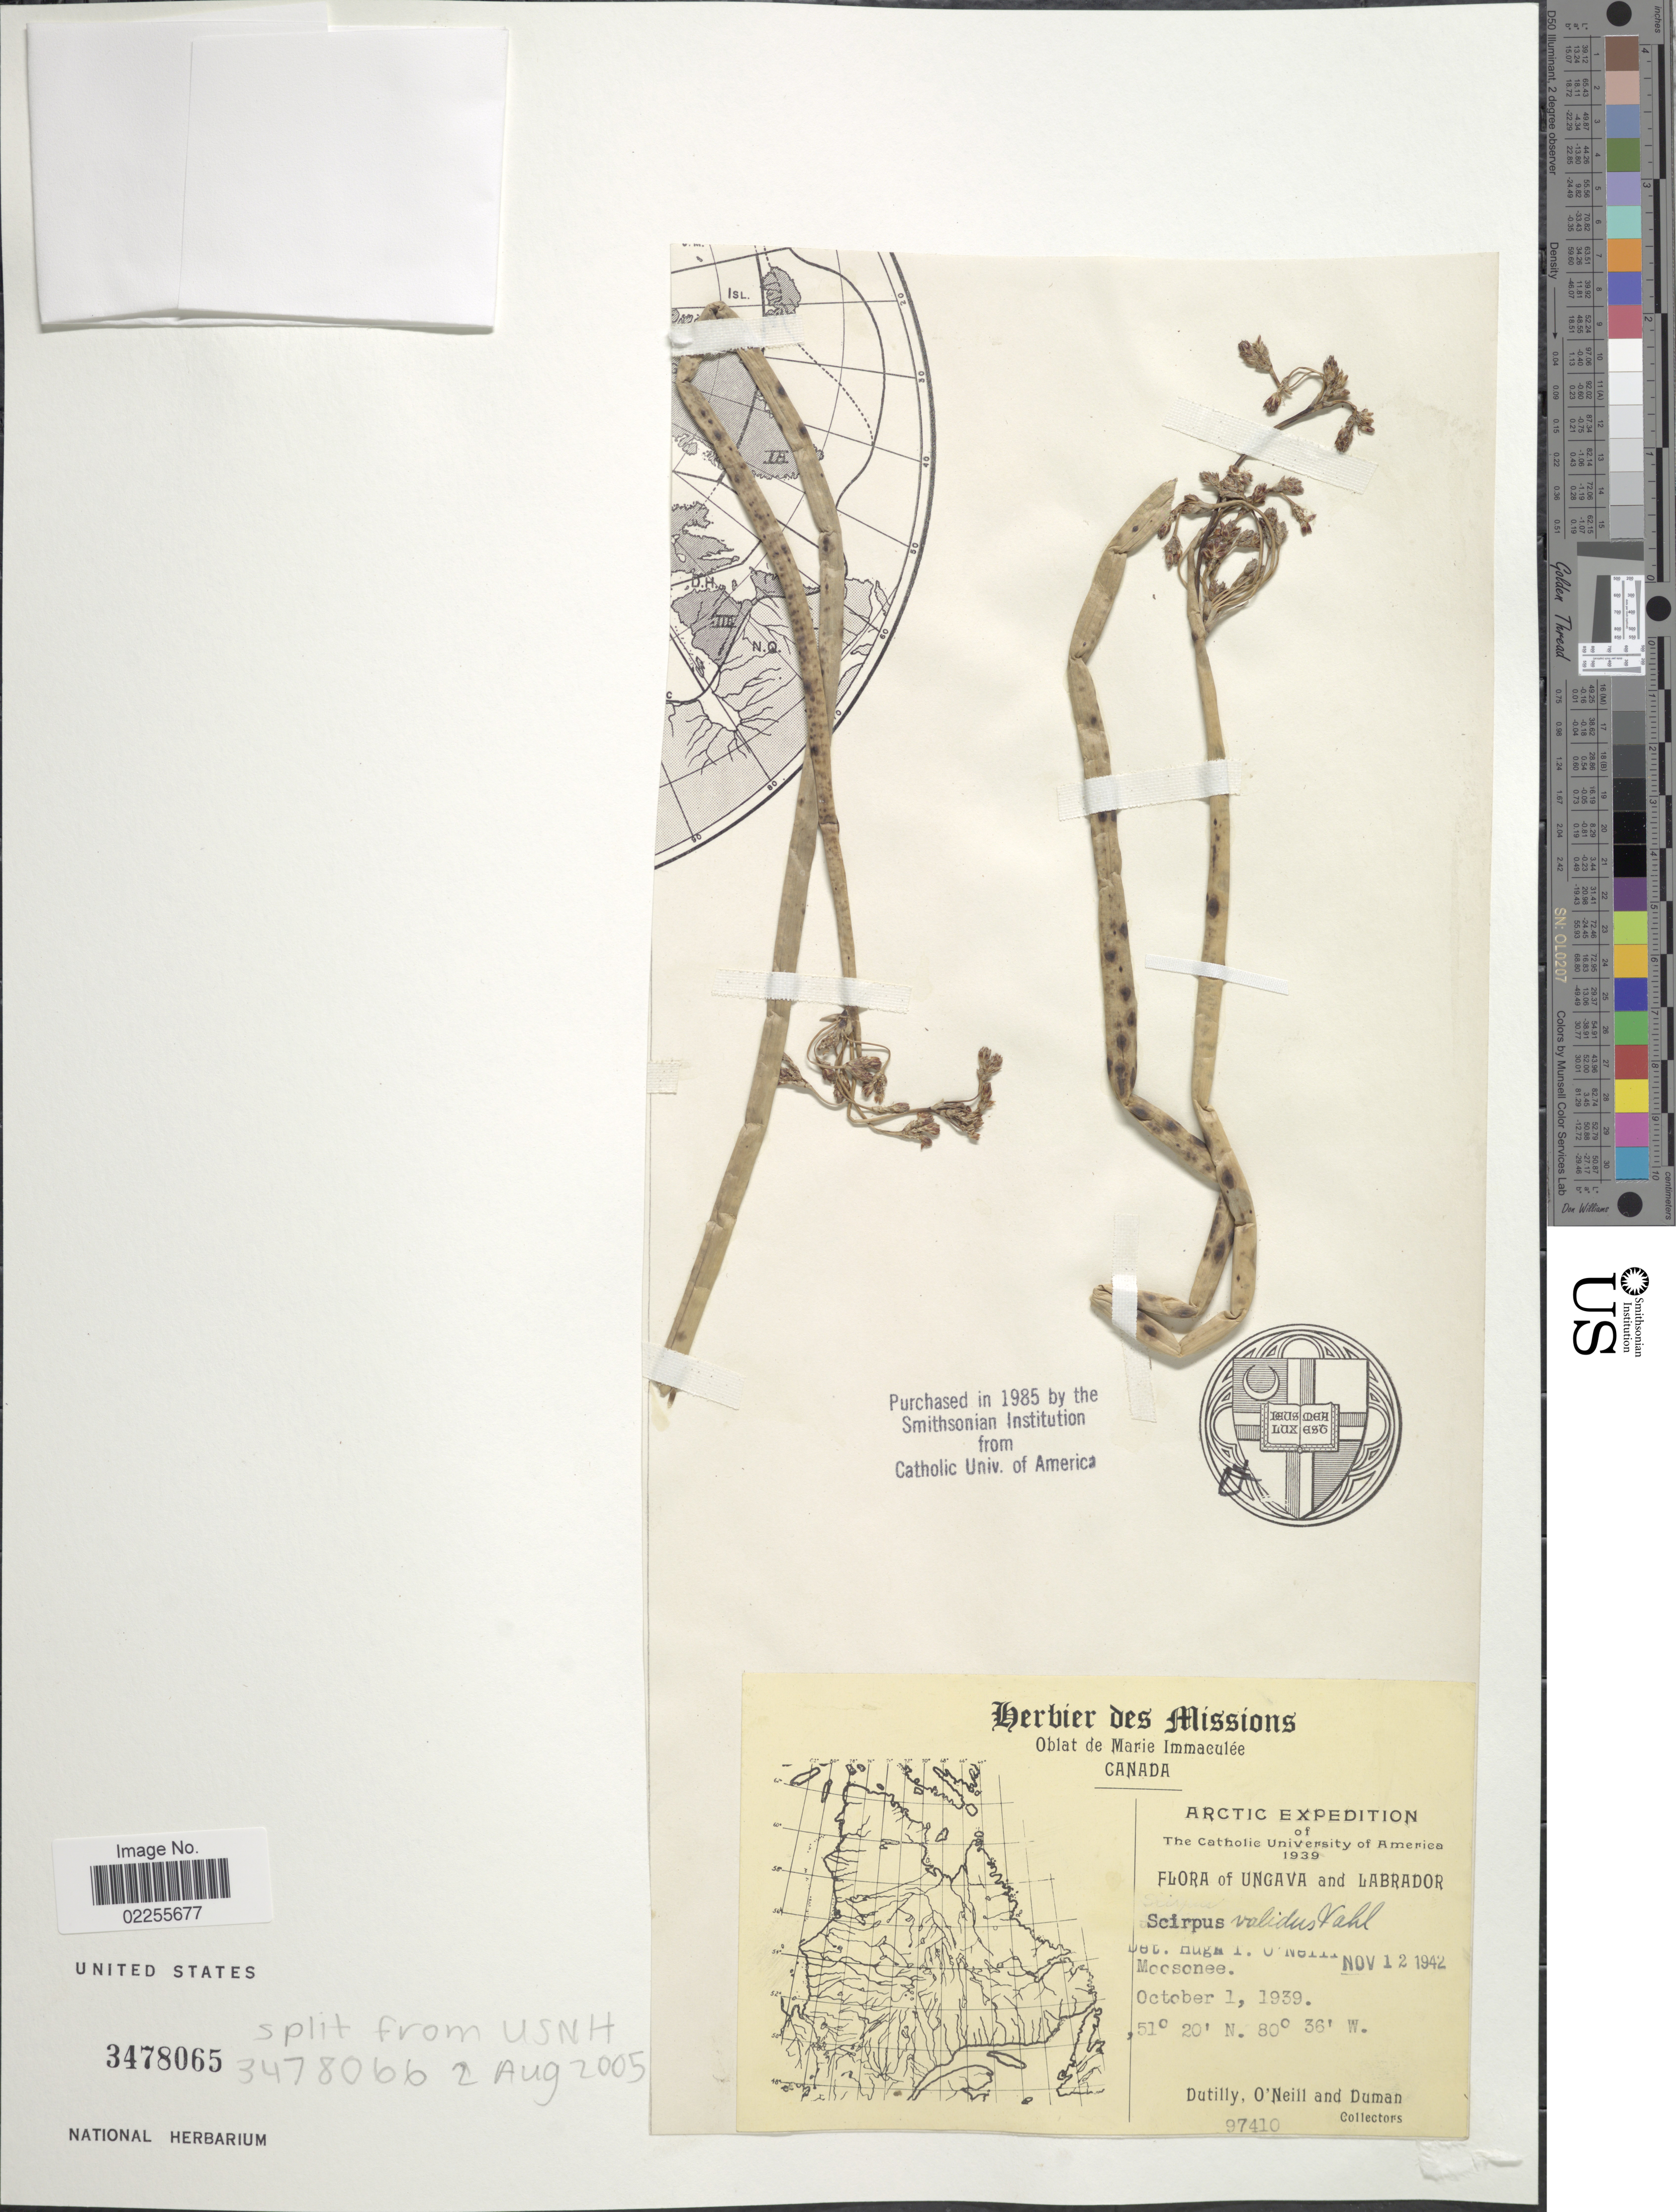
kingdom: Plantae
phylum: Tracheophyta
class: Liliopsida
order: Poales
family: Cyperaceae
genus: Schoenoplectus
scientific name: Schoenoplectus tabernaemontani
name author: (C.C. Gmel.) Palla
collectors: -. Dutilly, -. O'Neill & -. Duman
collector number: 97410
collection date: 1939-10-01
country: Canada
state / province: Newfoundland and Labrador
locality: Ungava and Labrador, Arctic.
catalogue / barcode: US 3478065